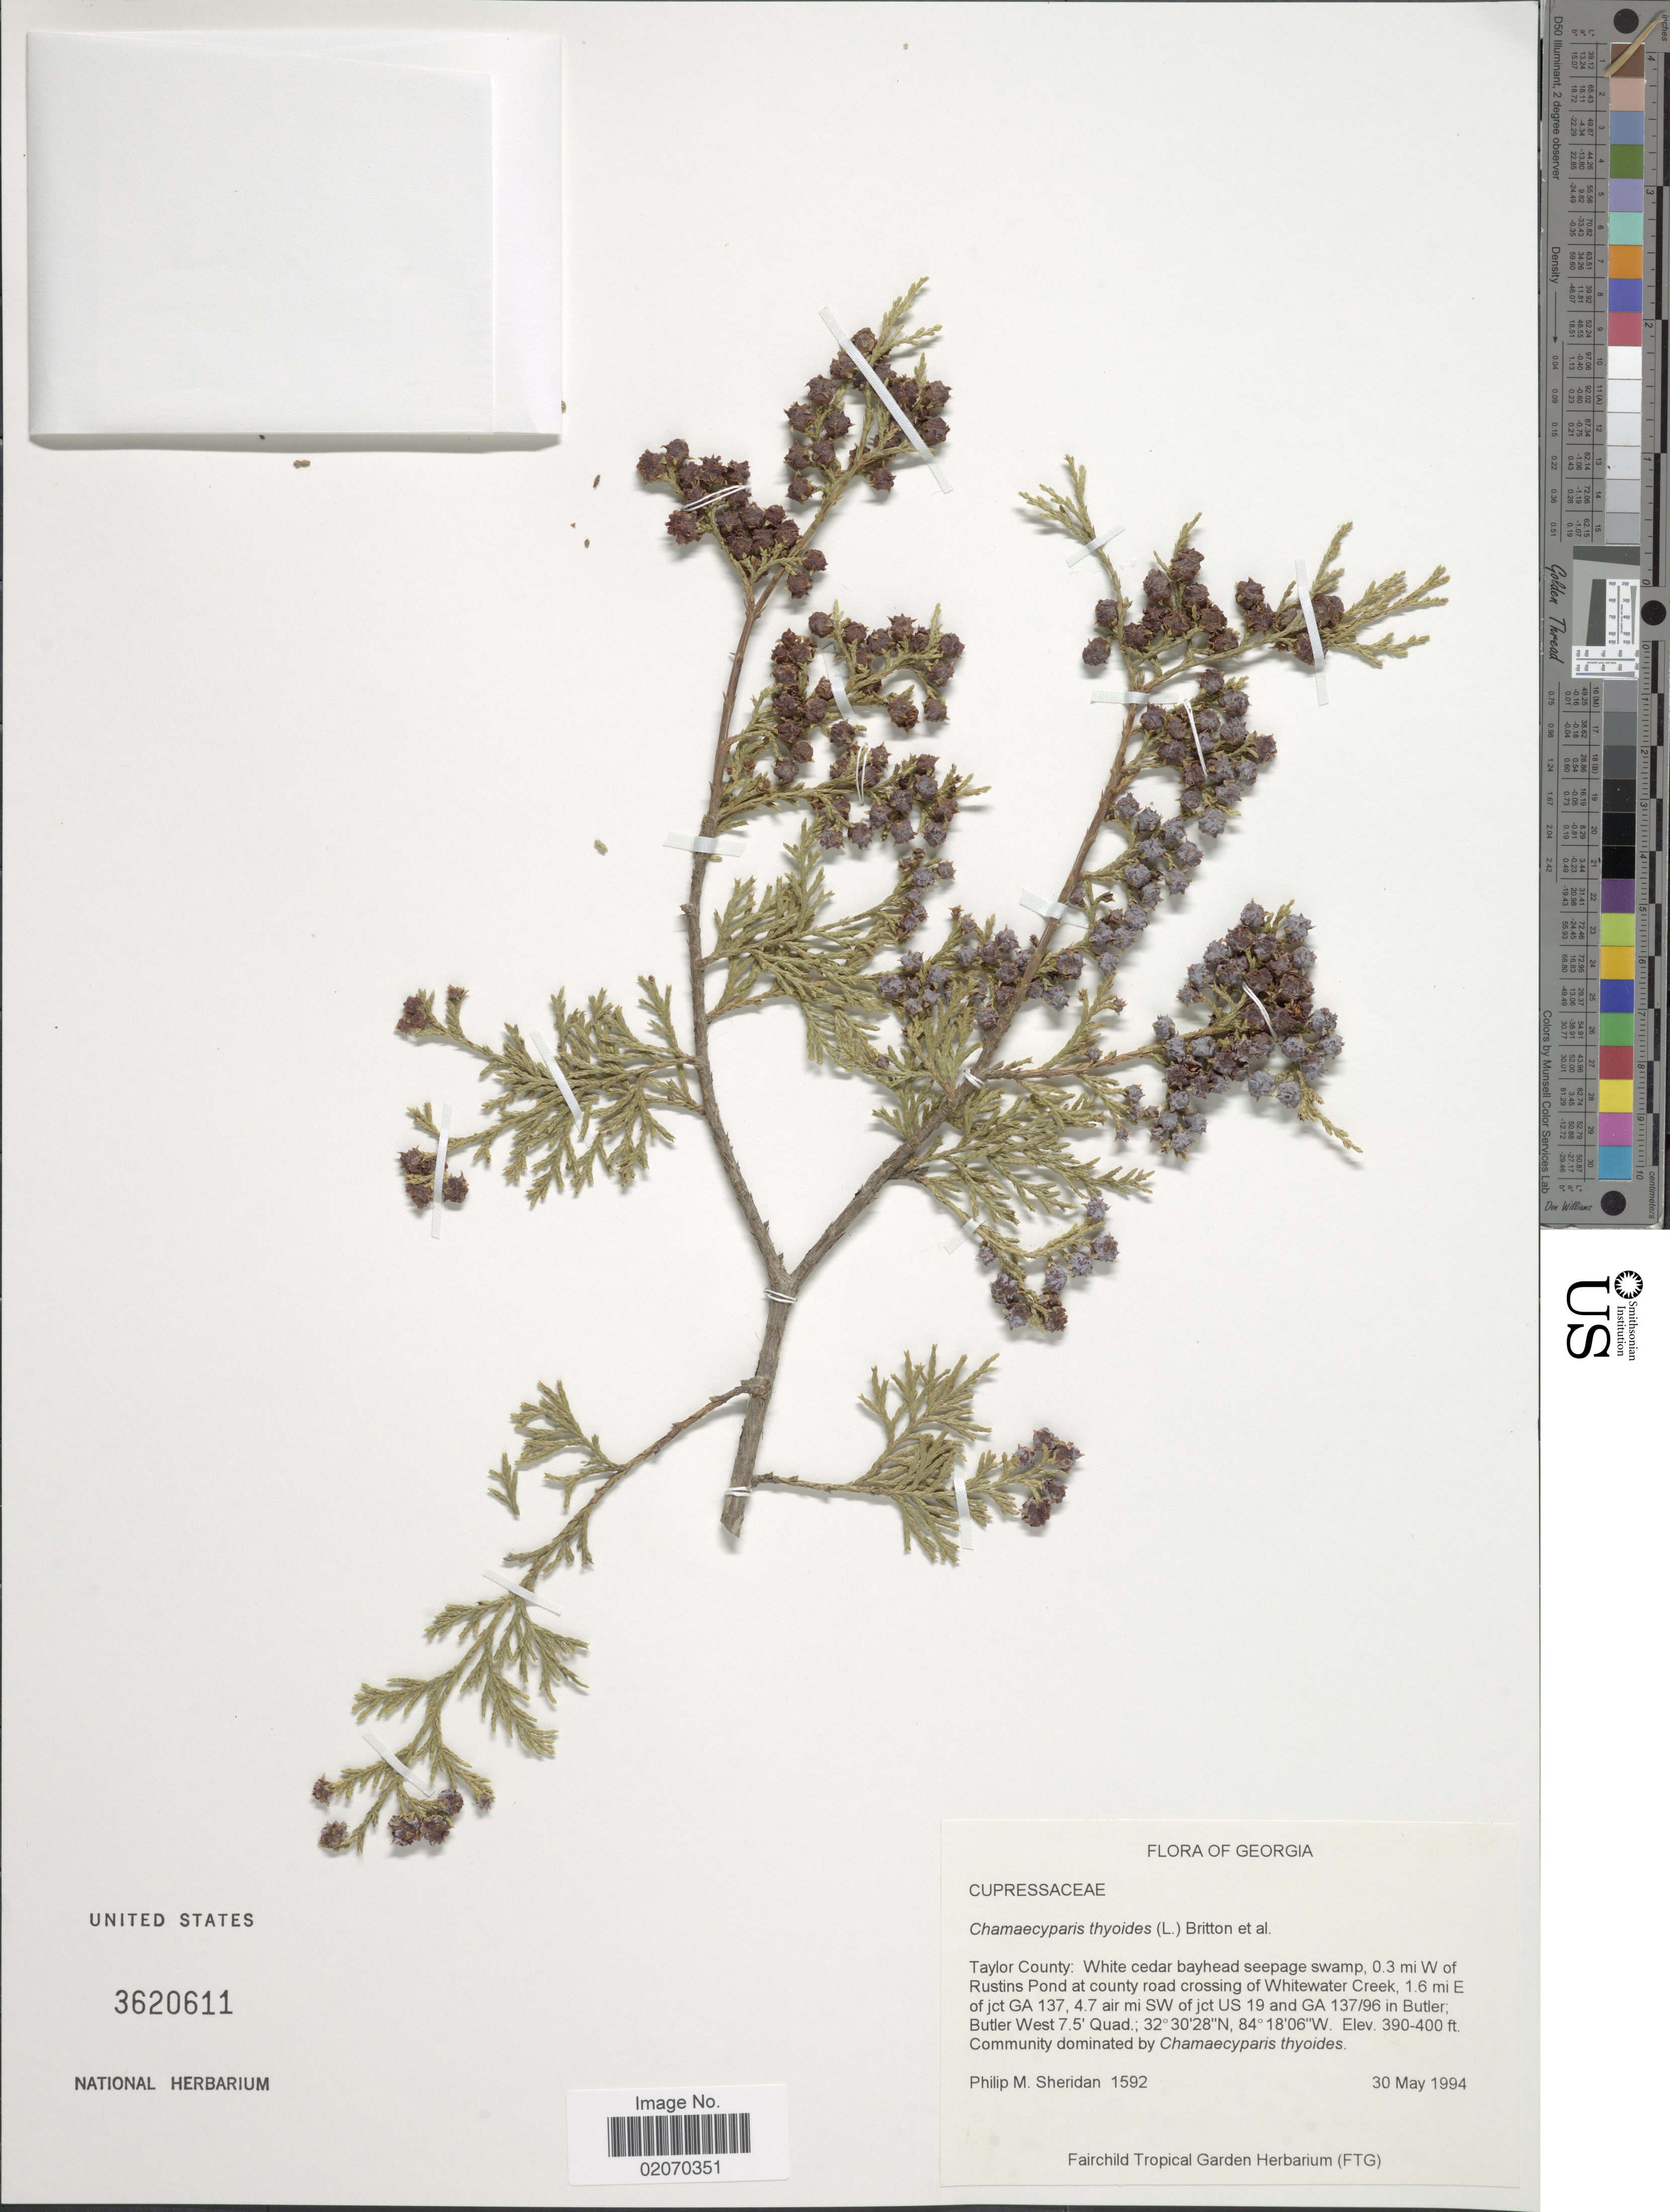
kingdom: Plantae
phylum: Tracheophyta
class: Pinopsida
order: Pinales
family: Cupressaceae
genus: Chamaecyparis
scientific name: Chamaecyparis thyoides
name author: (L.) Britton, Stearns & Poggenb.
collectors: P. Sheridan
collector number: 1592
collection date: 1994-05-30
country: United States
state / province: Georgia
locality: Taylor County: White cedar bayhead seepage swamp,0.3 mi W of Rustins Pond at county road crossing of Whitewater Creek, 1.6 mi E of jct GA 137, 4.7 air mi SW of jct US 19 and GA 137/96 in Butler; Butler West 7.5'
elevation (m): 119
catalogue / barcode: US 3620611